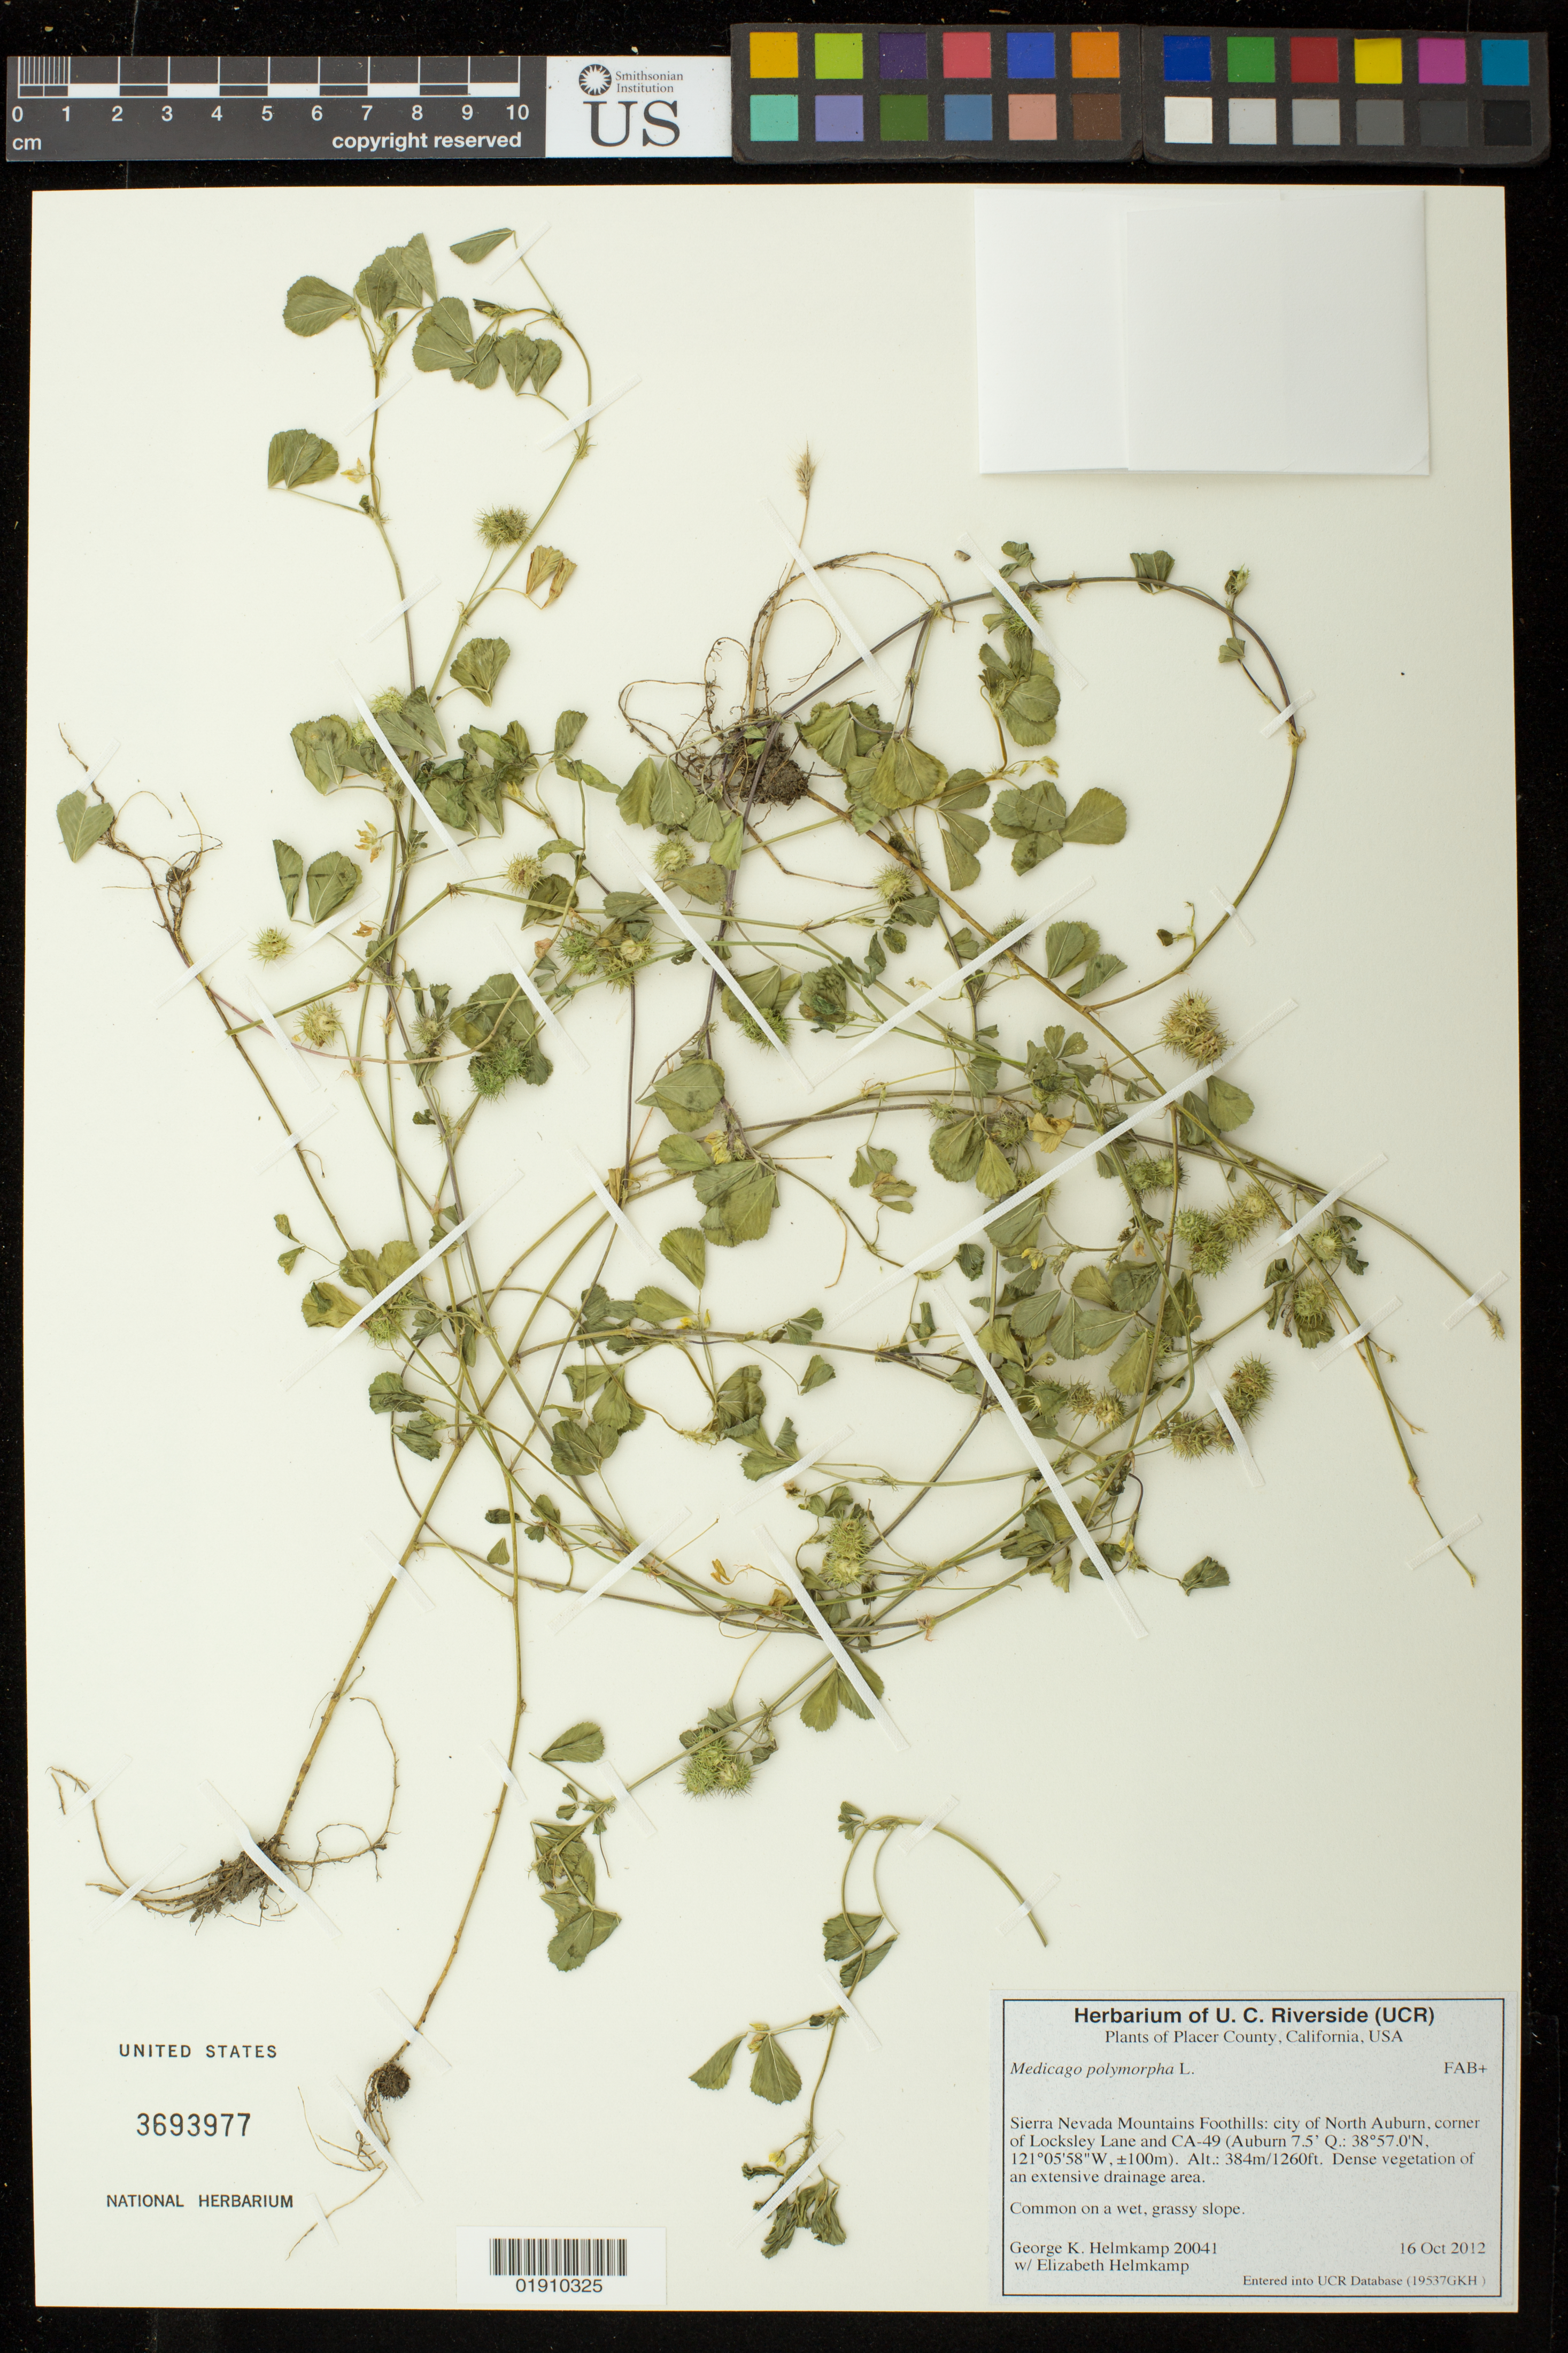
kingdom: Plantae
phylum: Tracheophyta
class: Magnoliopsida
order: Fabales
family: Fabaceae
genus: Medicago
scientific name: Medicago polymorpha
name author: L.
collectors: G. Helmkamp & E. Helmkamp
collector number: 20041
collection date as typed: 16 Oct 2012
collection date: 2012-10-16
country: United States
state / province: California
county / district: Placer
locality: Sierra Neavada Mountains Foothills: cityof North Auburn, corner of Locksley Lane and CA-49 (Auburn 7.5' Q.: 38 57.0 N, 121 05 58 W, +/-100m).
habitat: Dense vegetation of an extensive drainage area. Common on a wet, grassy slope.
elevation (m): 384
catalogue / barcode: US 3693977